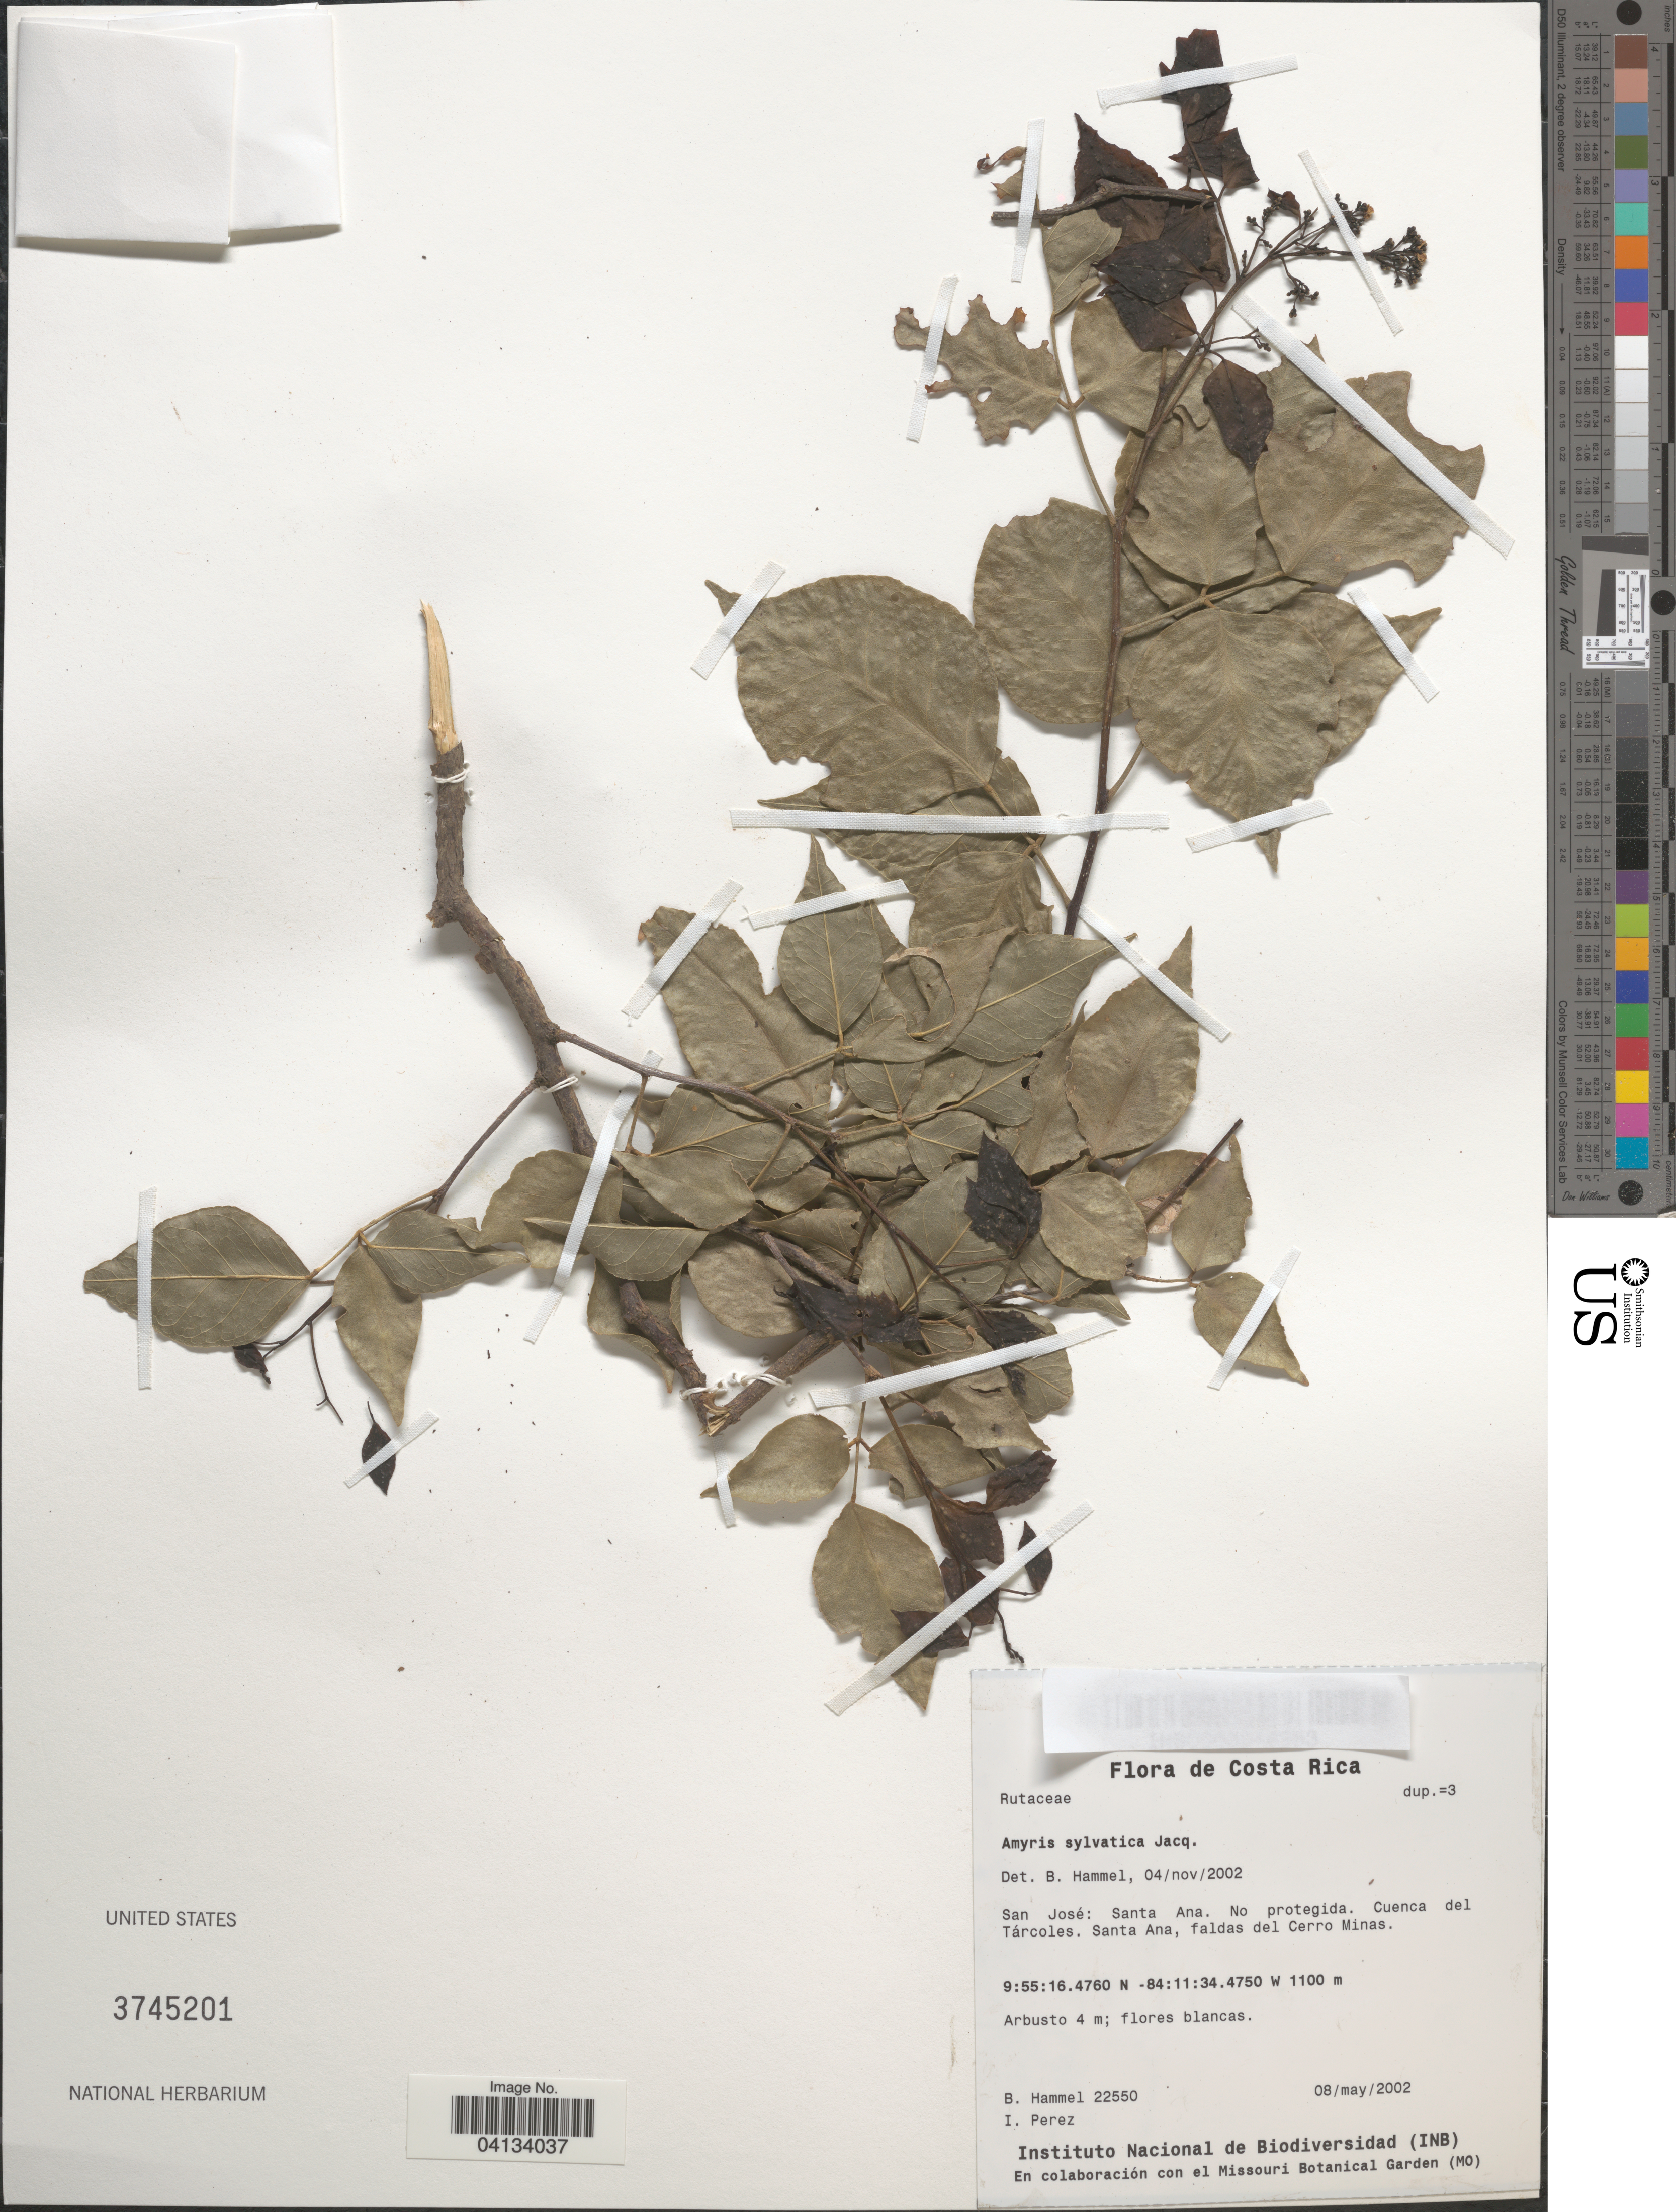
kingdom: Plantae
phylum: Tracheophyta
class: Magnoliopsida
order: Sapindales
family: Rutaceae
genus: Amyris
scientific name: Amyris sylvatica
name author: Jacq.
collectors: B. Hammel & I. Pérez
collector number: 22550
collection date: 2002-05-08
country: Costa Rica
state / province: San José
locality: Santa Ana. Cuenca del Tárcoles. Santa Ana, faldas del Cerro Minas.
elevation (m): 1100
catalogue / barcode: US 3745201